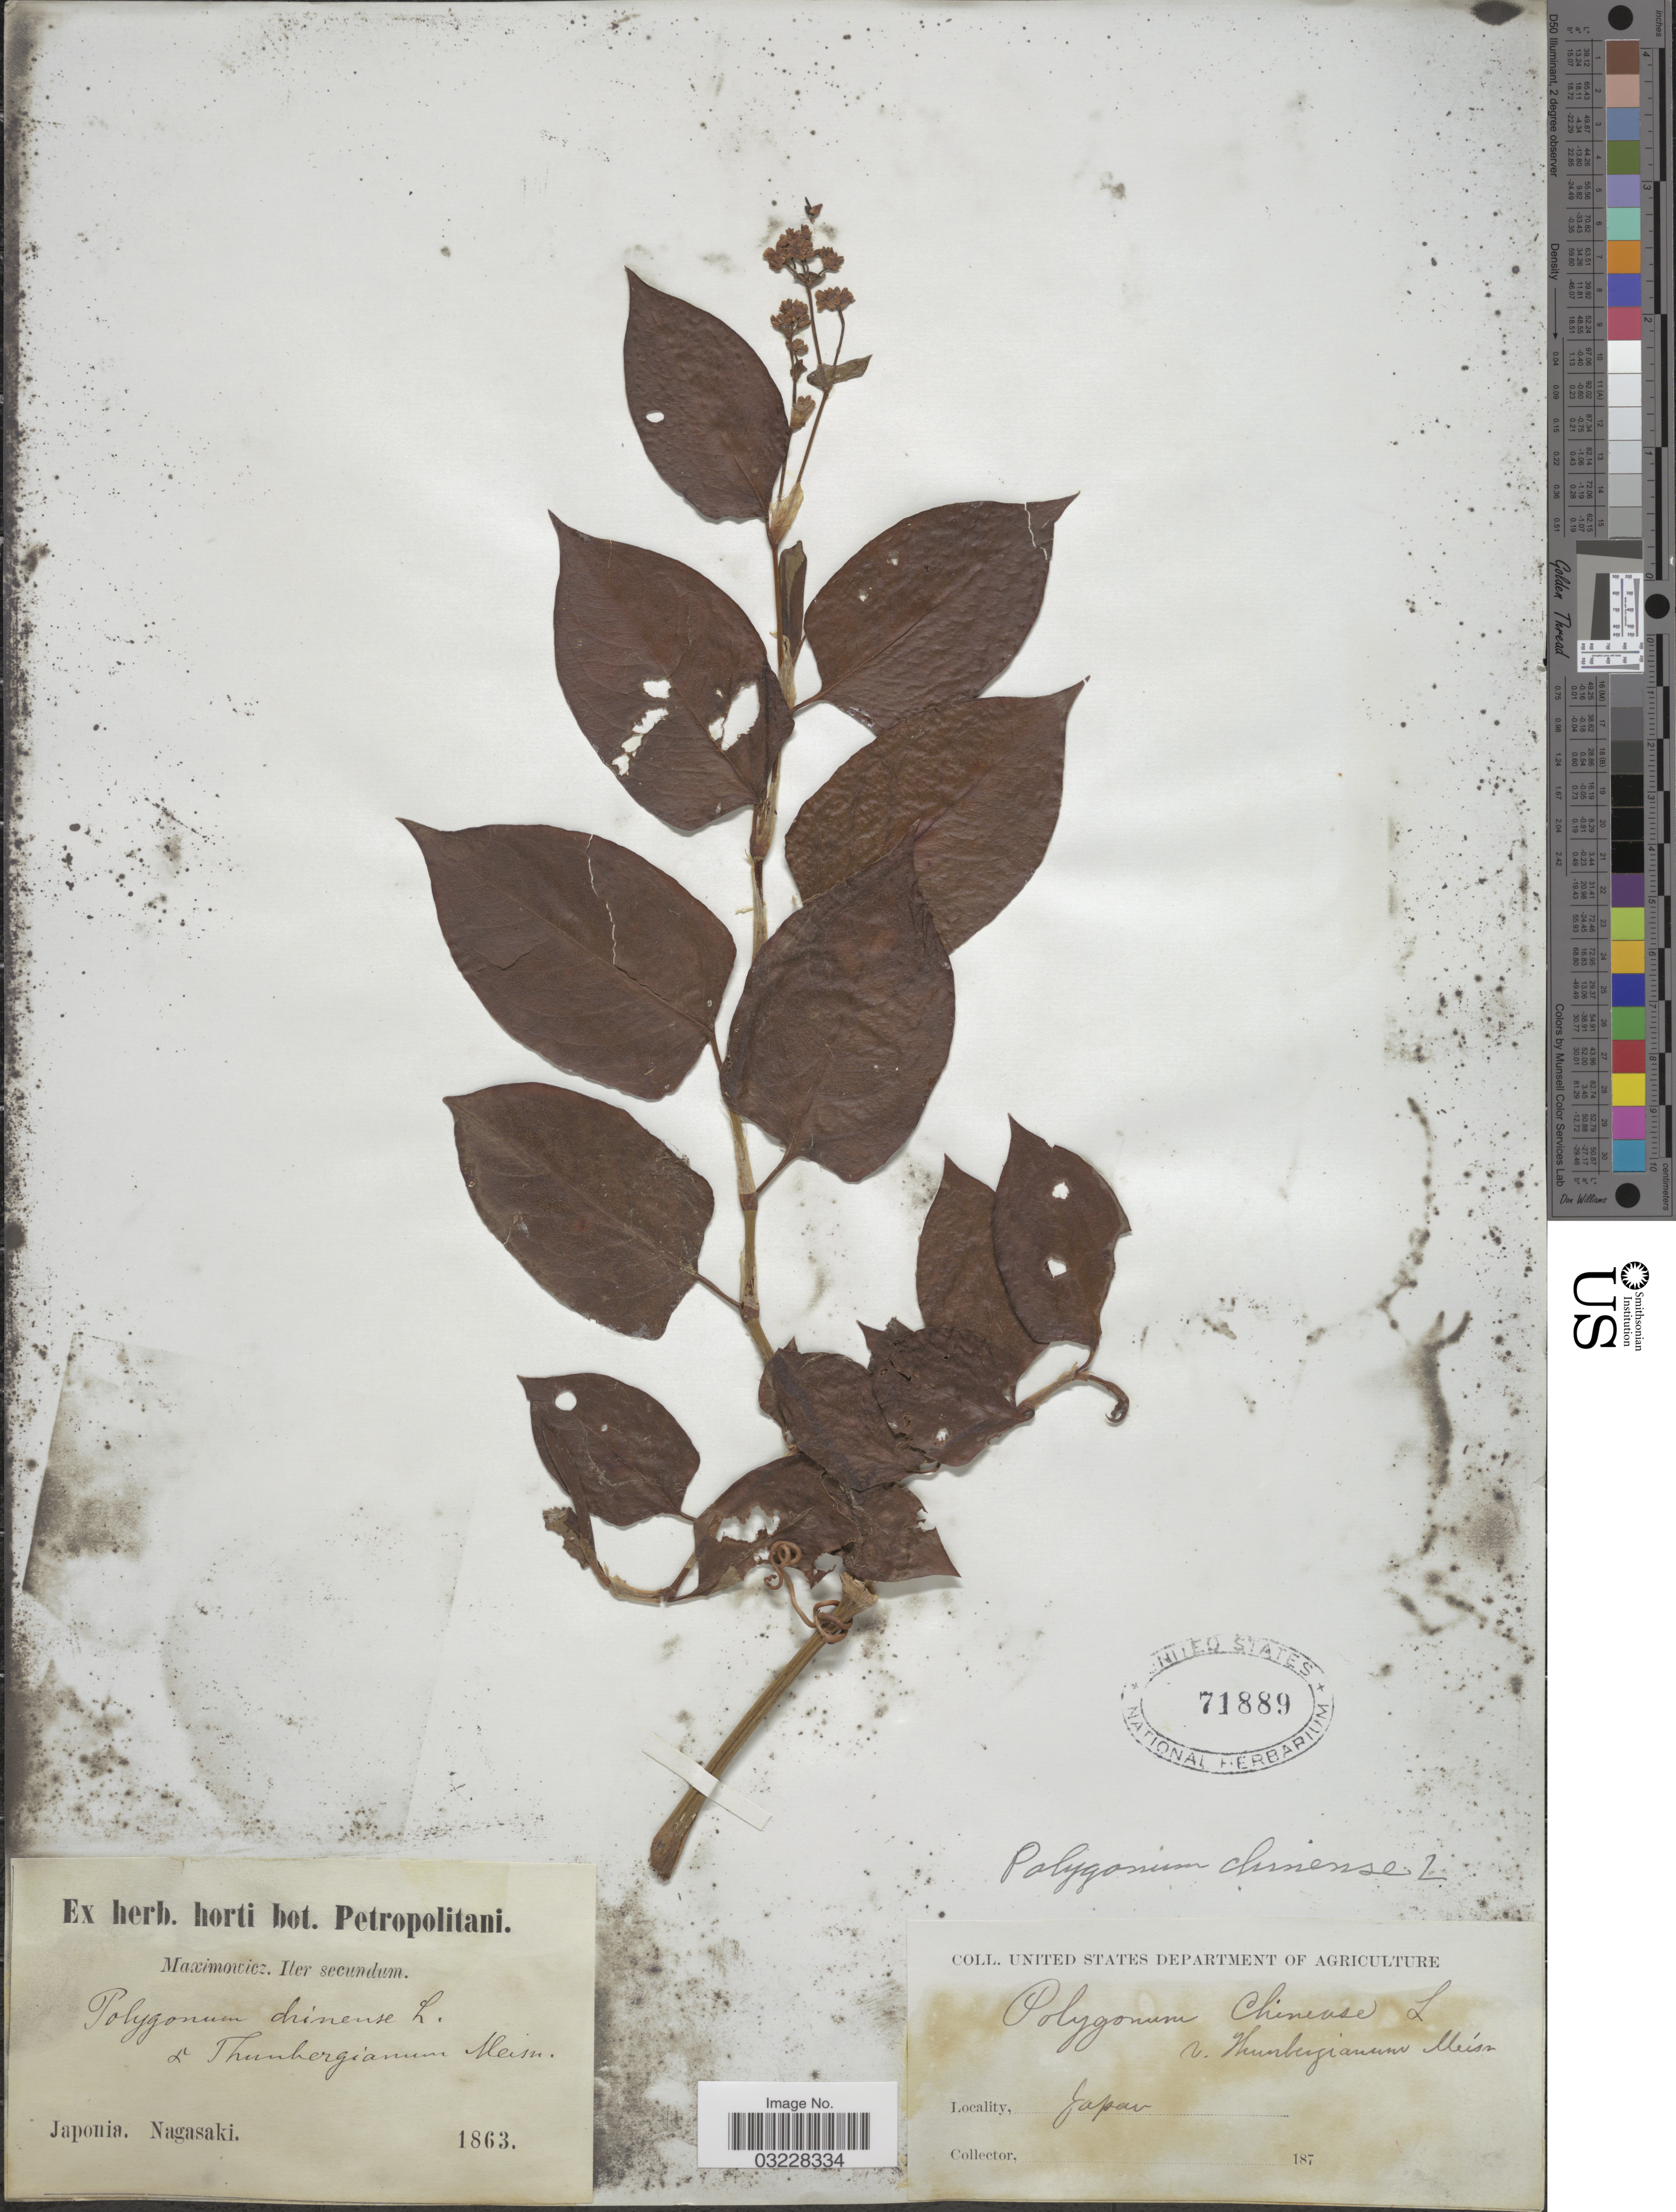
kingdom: Plantae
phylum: Tracheophyta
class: Magnoliopsida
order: Caryophyllales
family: Polygonaceae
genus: Polygonum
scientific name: Polygonum chinense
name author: L.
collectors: -. Maximowicz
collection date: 1863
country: Japan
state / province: Nagasaki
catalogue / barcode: US 71889